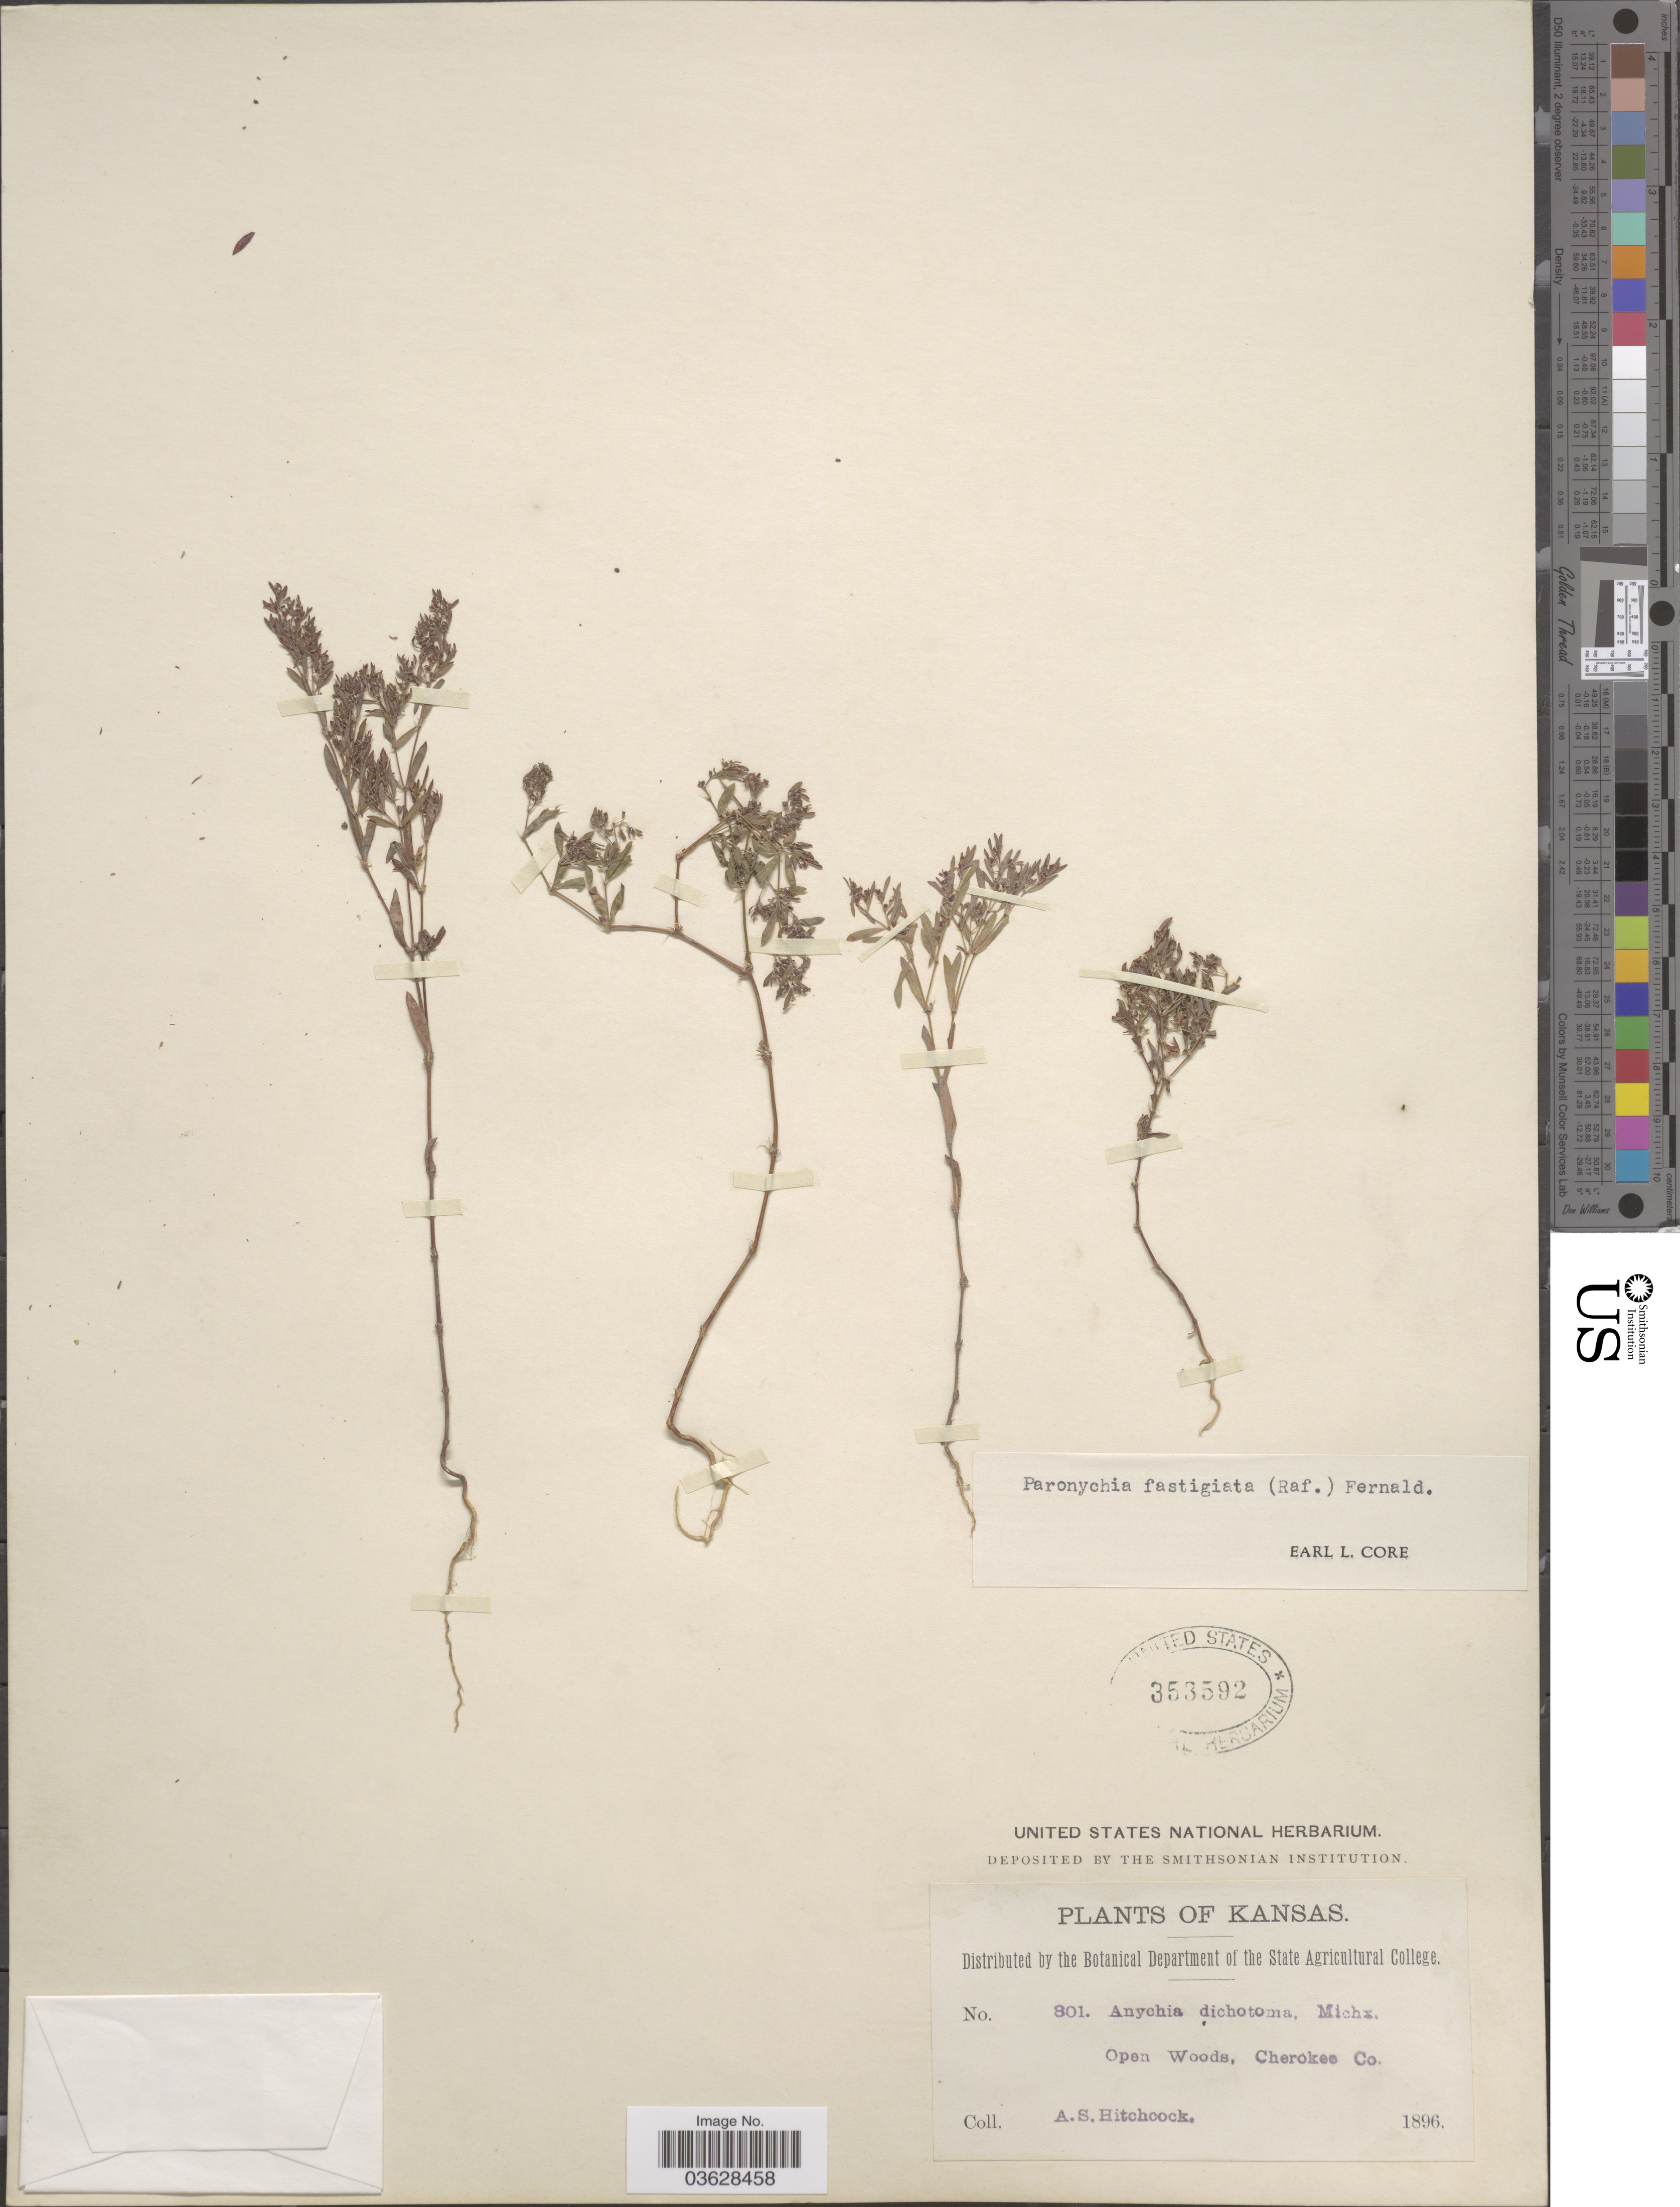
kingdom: Plantae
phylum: Tracheophyta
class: Magnoliopsida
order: Caryophyllales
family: Caryophyllaceae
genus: Paronychia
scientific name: Paronychia fastigiata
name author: (Raf.) Fernald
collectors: A. S. Hitchcock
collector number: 801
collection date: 1896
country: United States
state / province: Kansas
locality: Cherokee Co.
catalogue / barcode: US 353592